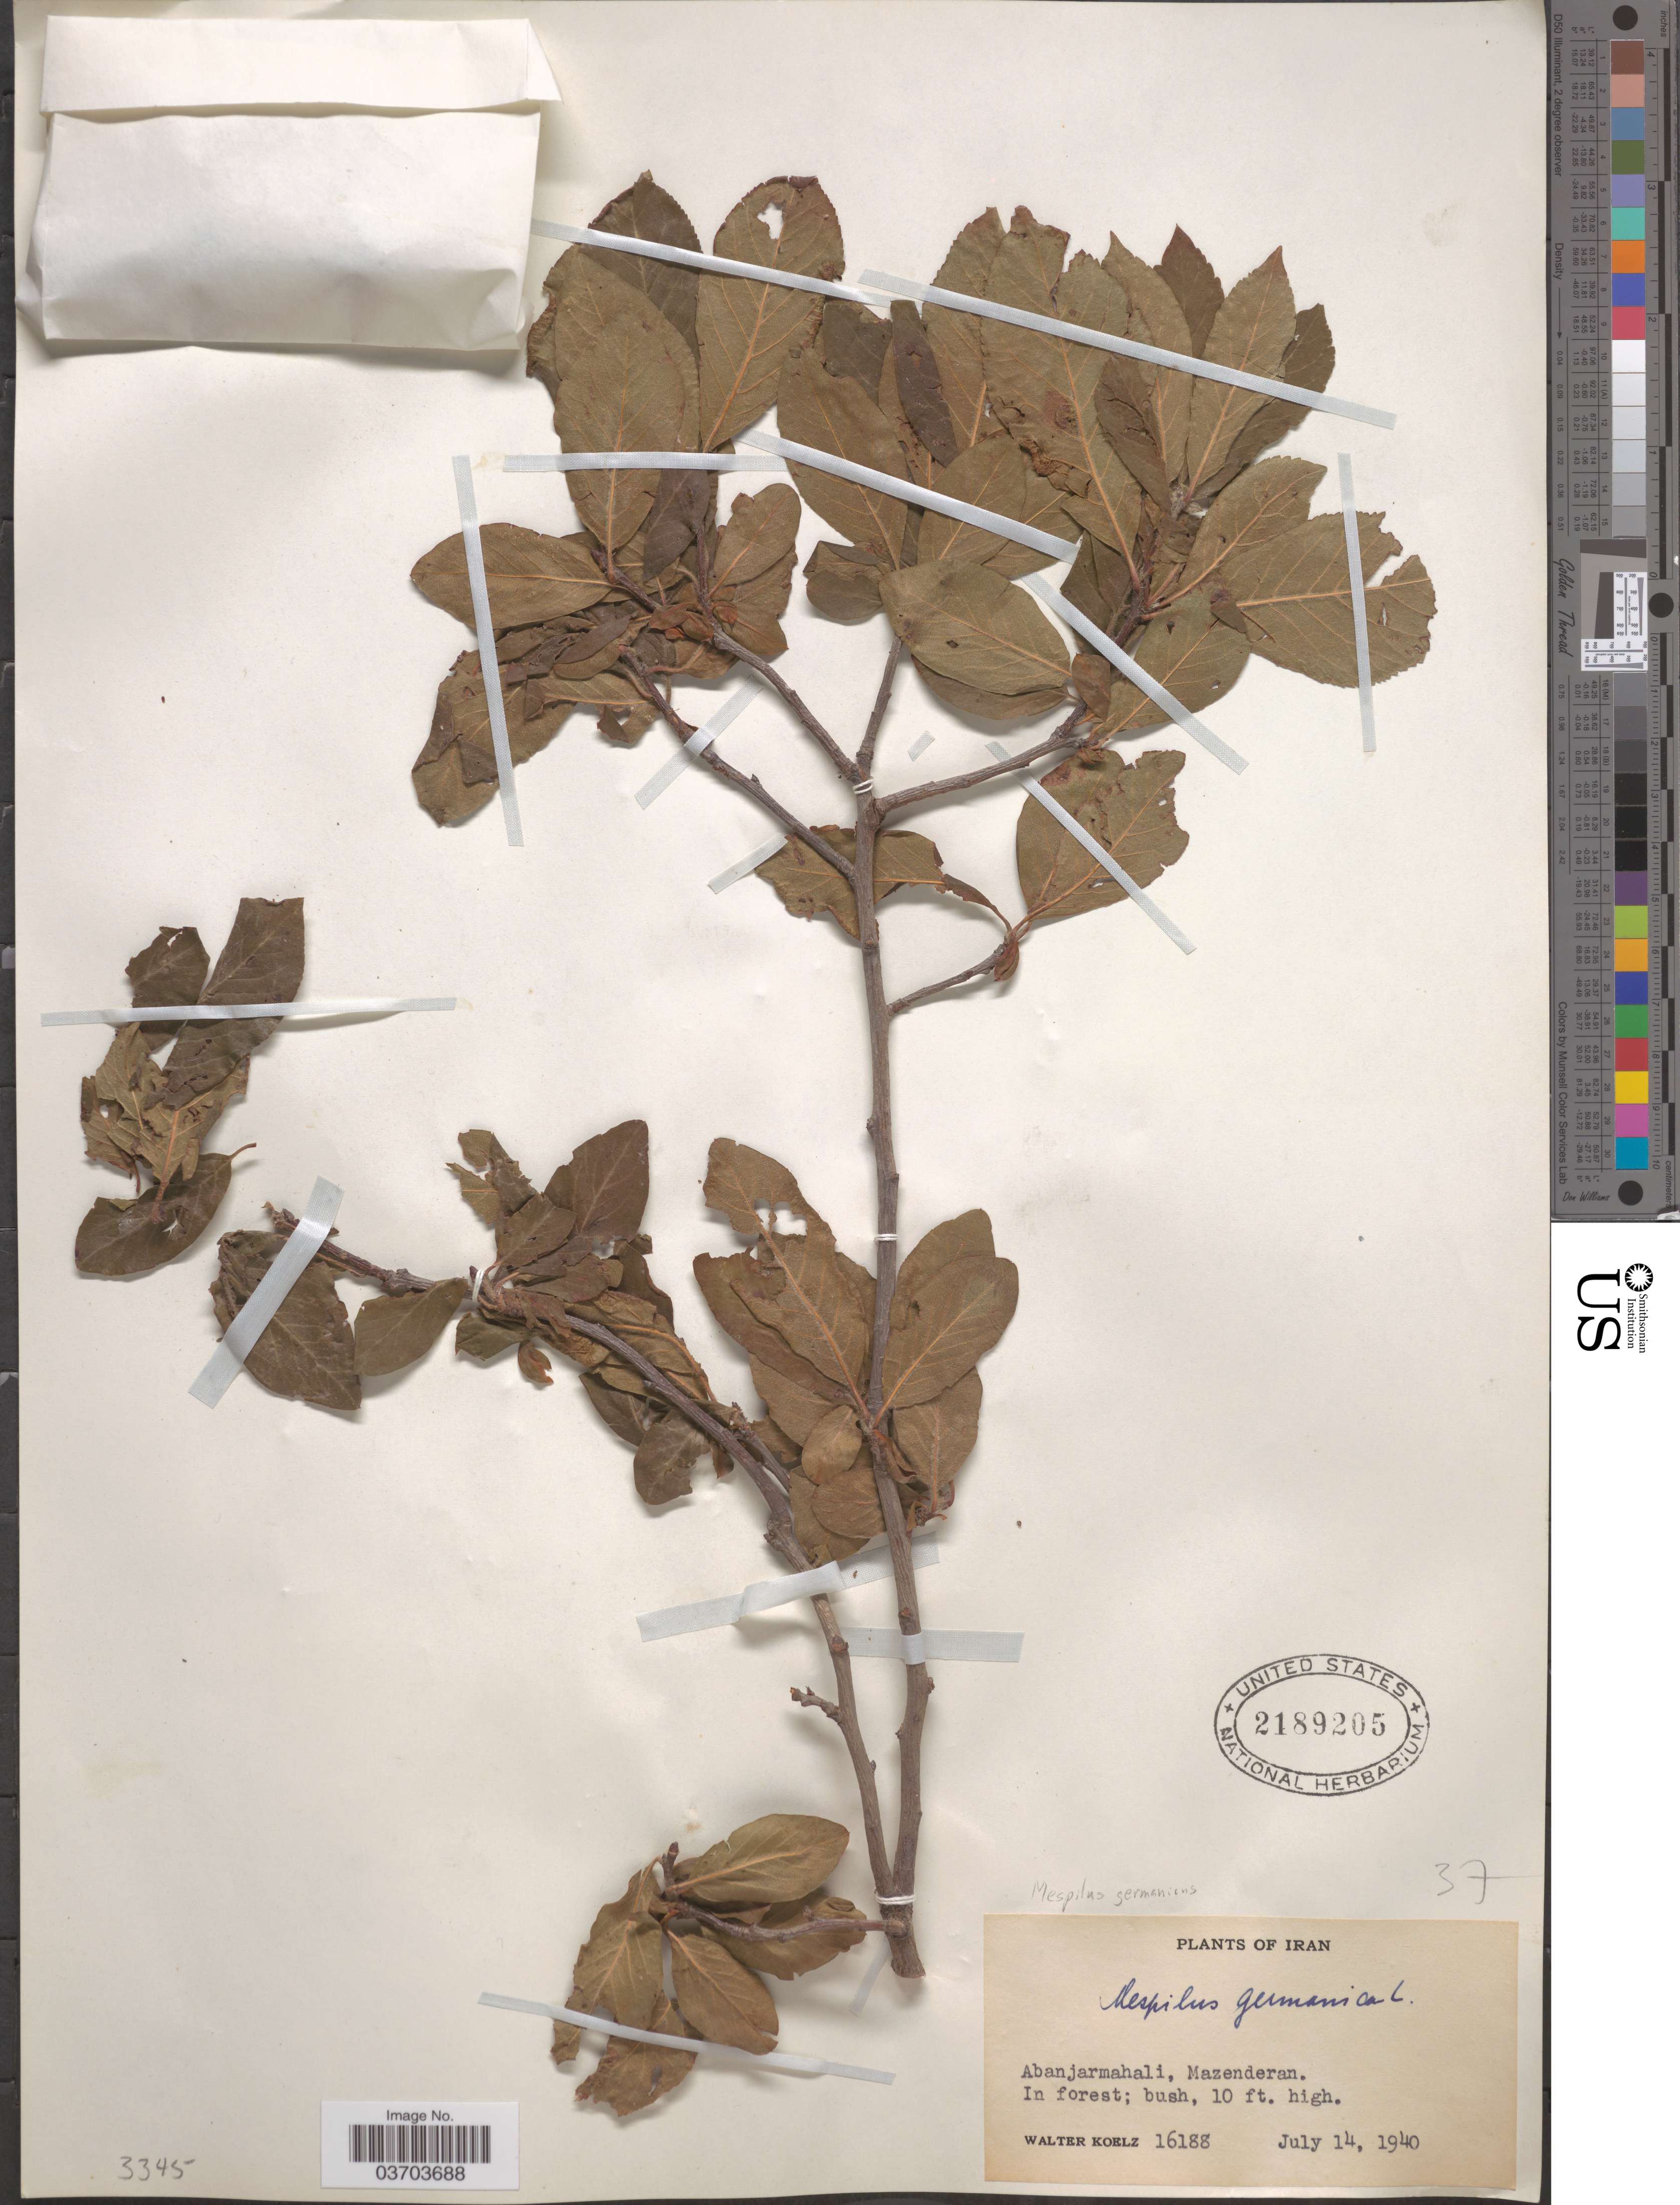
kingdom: Plantae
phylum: Tracheophyta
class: Magnoliopsida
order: Rosales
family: Rosaceae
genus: Crataegus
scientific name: Crataegus germanica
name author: (L.) Kuntze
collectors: W. N. Koelz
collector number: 16188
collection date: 1940-07-14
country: Iran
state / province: Mazandaran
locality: Abanjarmahali, Mazenderan.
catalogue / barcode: US 2189205